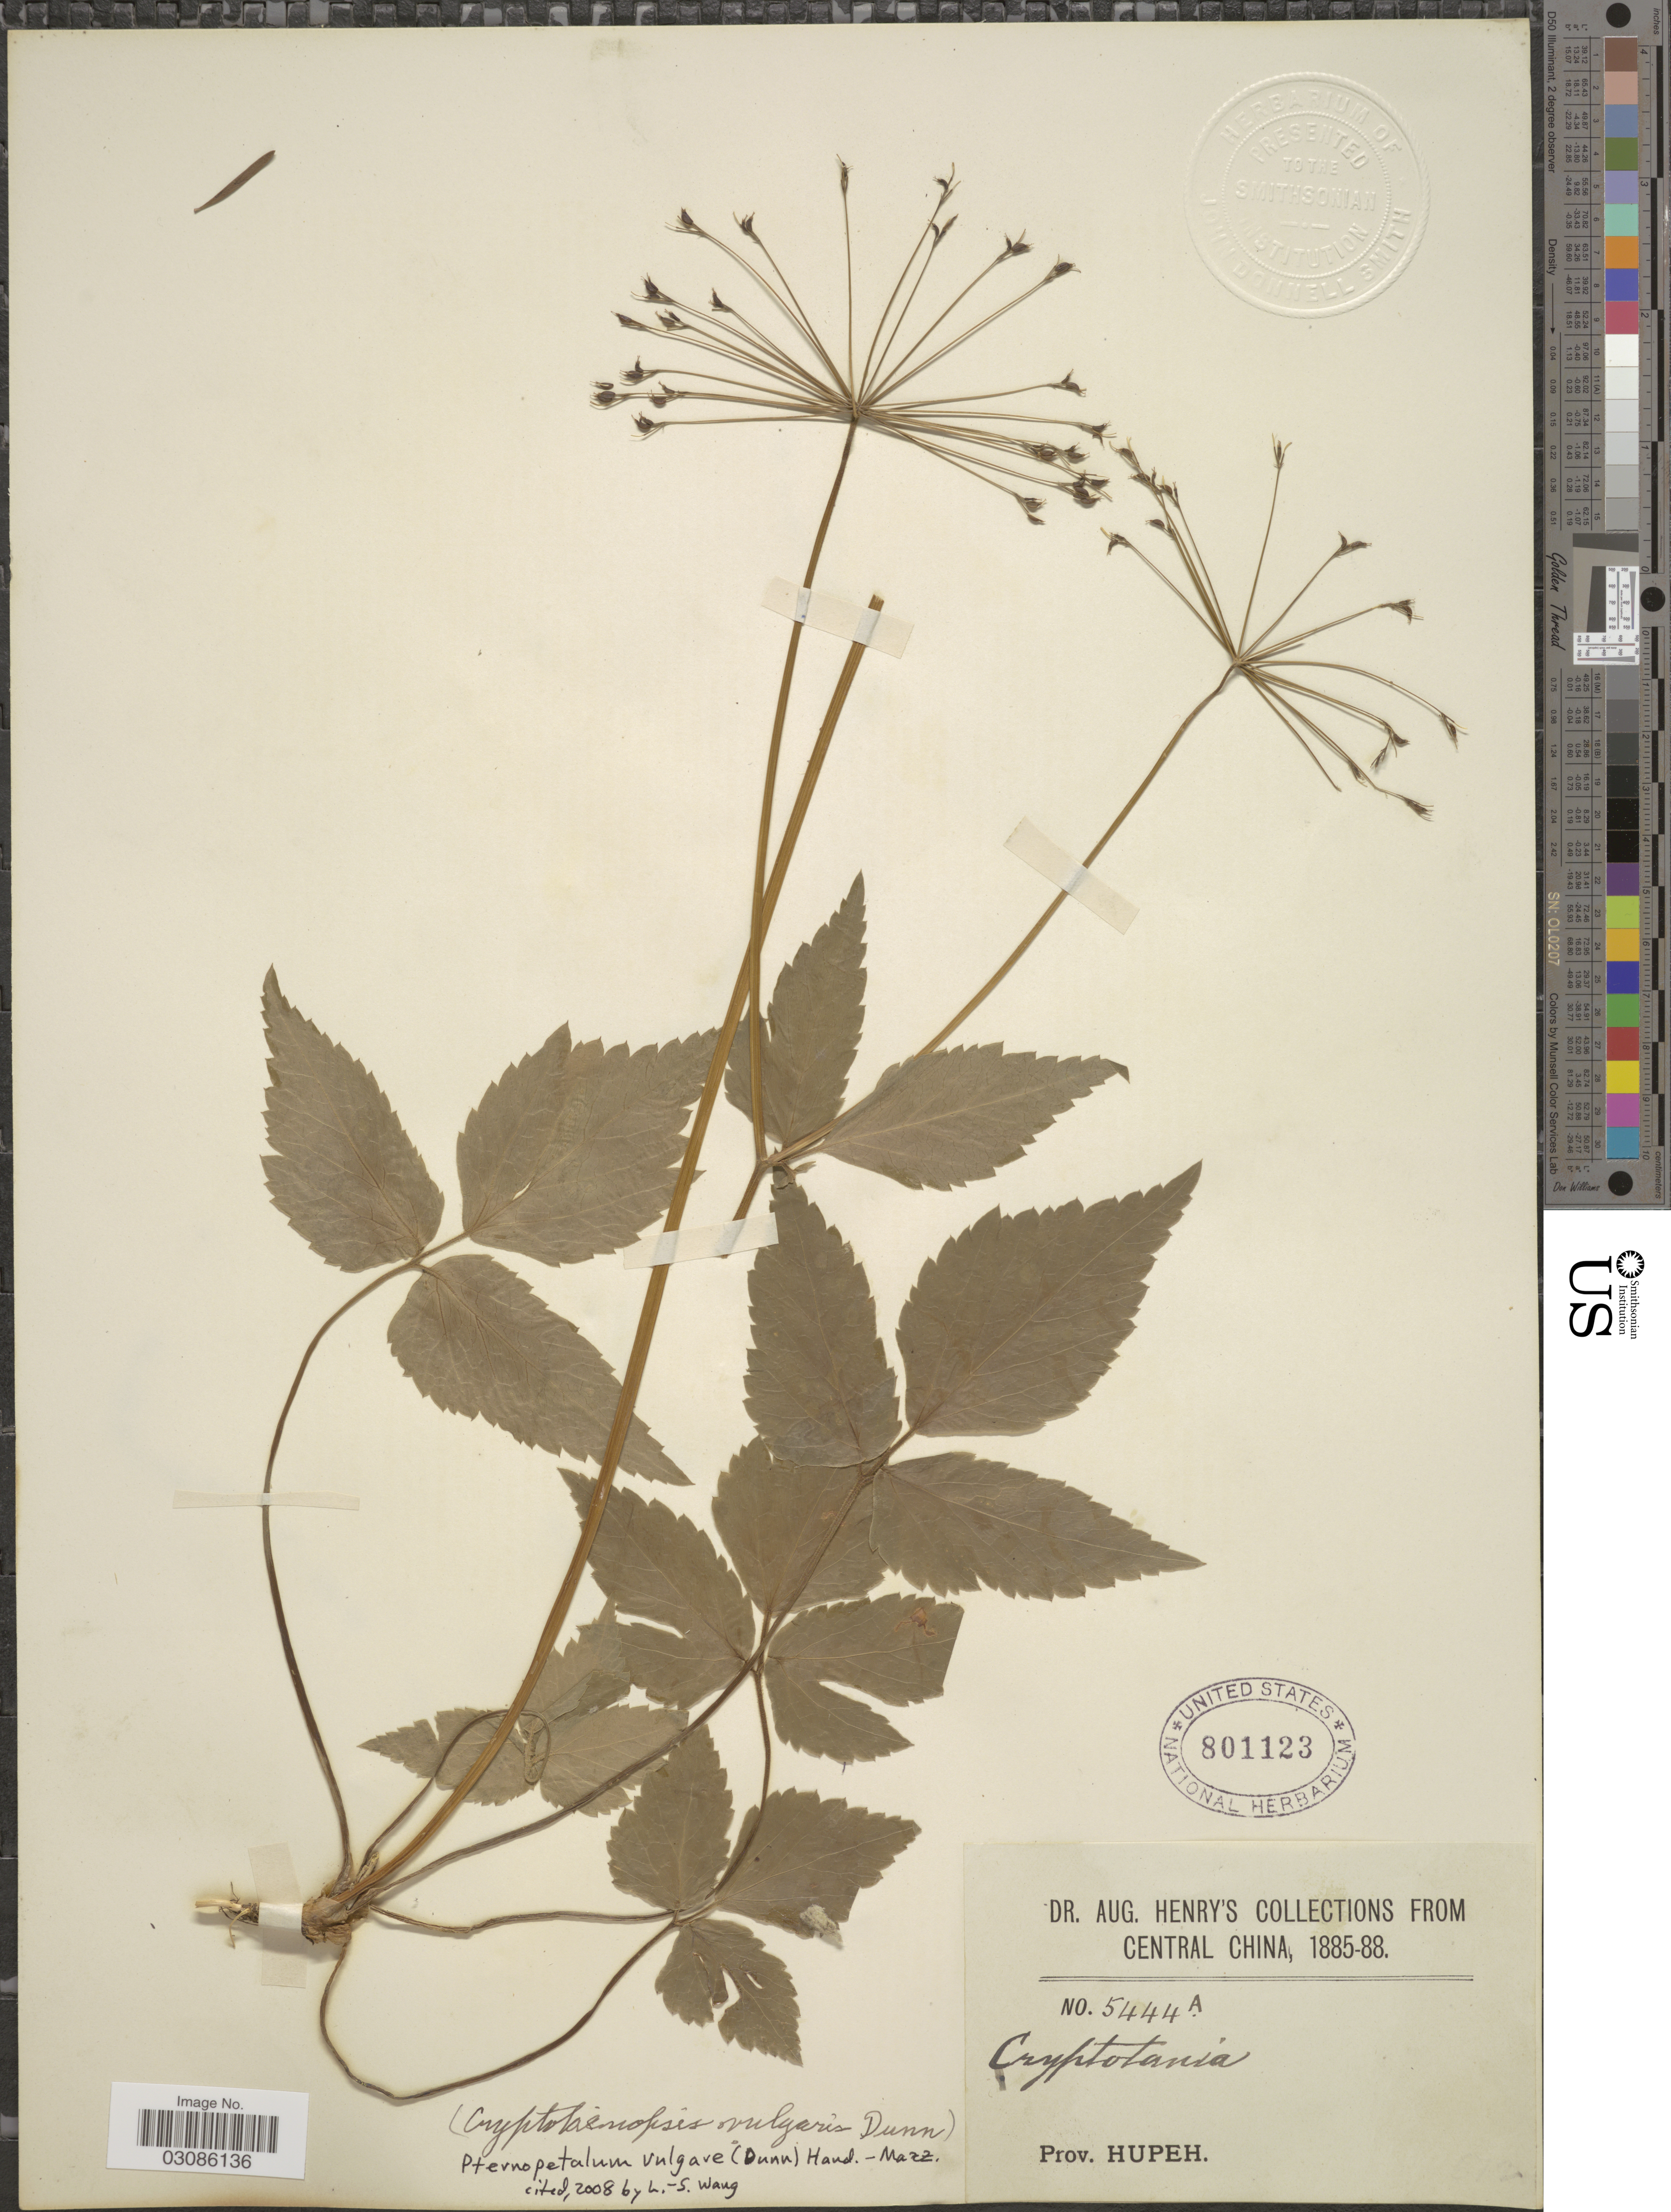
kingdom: Plantae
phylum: Tracheophyta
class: Magnoliopsida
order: Apiales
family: Apiaceae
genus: Pternopetalum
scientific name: Pternopetalum vulgare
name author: (Dunn) Hand.-Mazz.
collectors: A. Henry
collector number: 5444 A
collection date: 1885/1888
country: China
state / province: Hubei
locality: Central China, Prov. Hupeh.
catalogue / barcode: US 801123